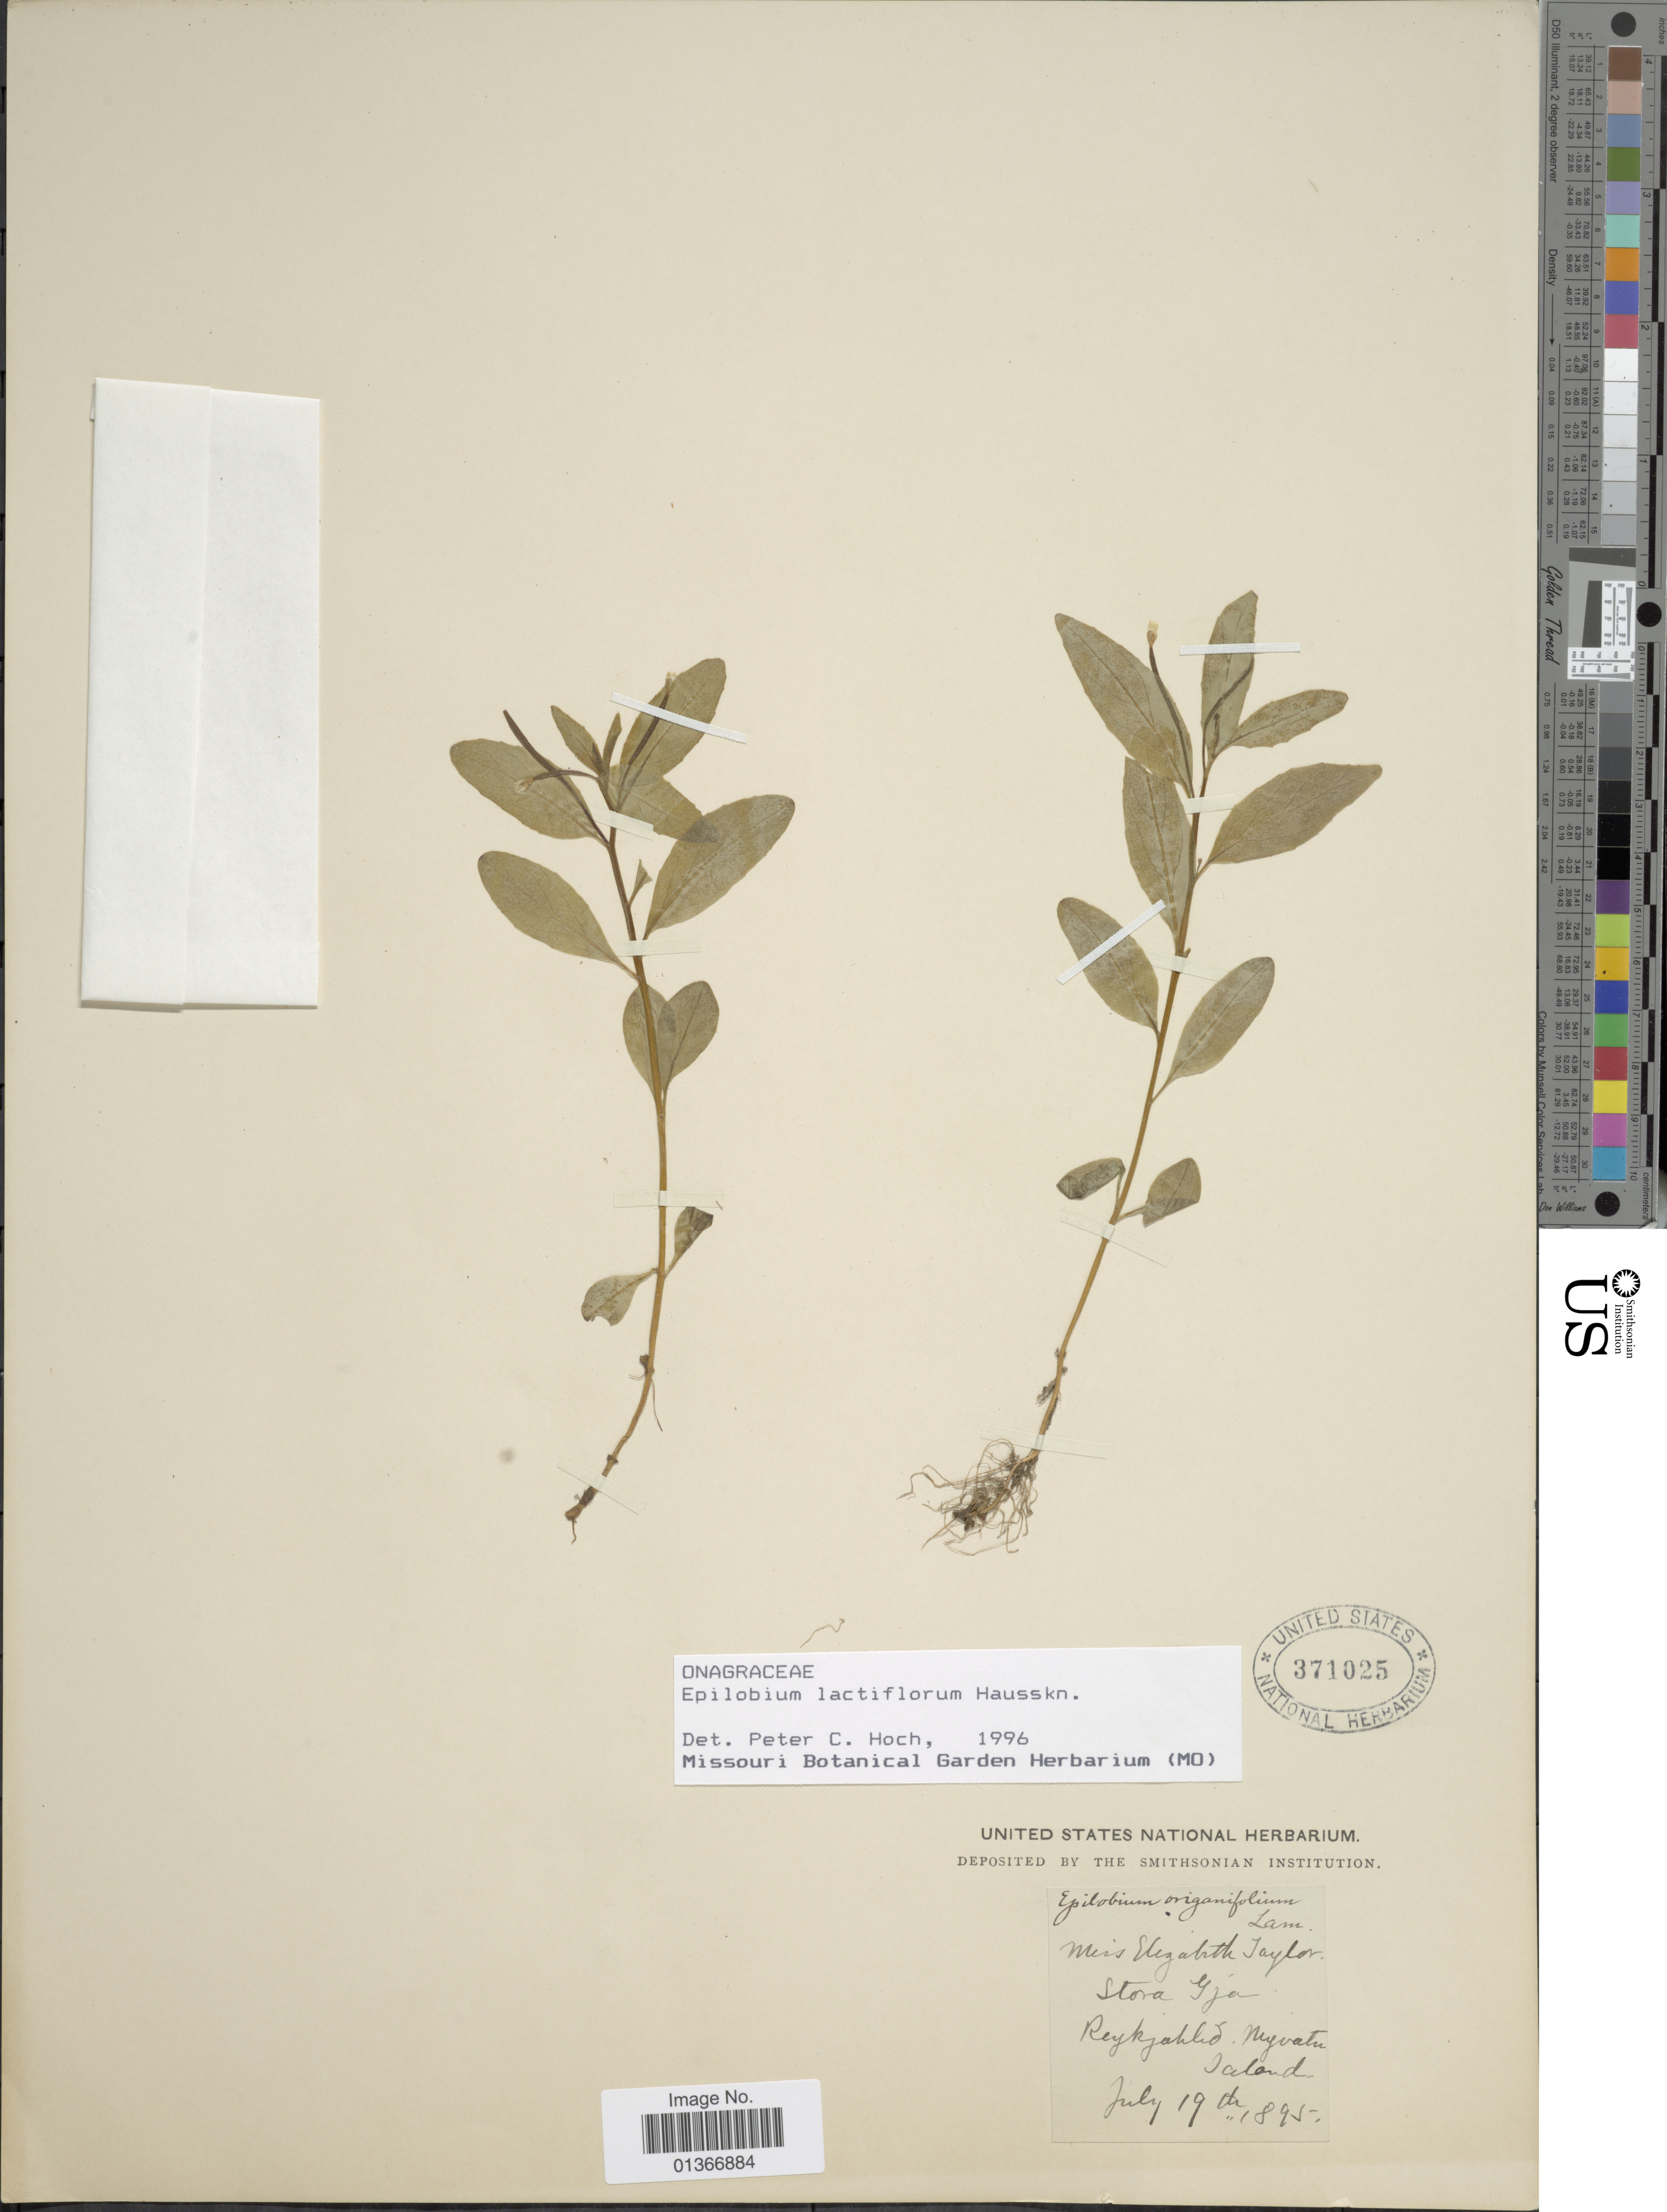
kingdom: Plantae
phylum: Tracheophyta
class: Magnoliopsida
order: Myrtales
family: Onagraceae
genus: Epilobium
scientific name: Epilobium lactiflorum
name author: Hausskn.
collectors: E. L. Taylor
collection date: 1895-07-19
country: Iceland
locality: Stora Gja, Reykjahlíð Myvatn.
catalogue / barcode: US 371025